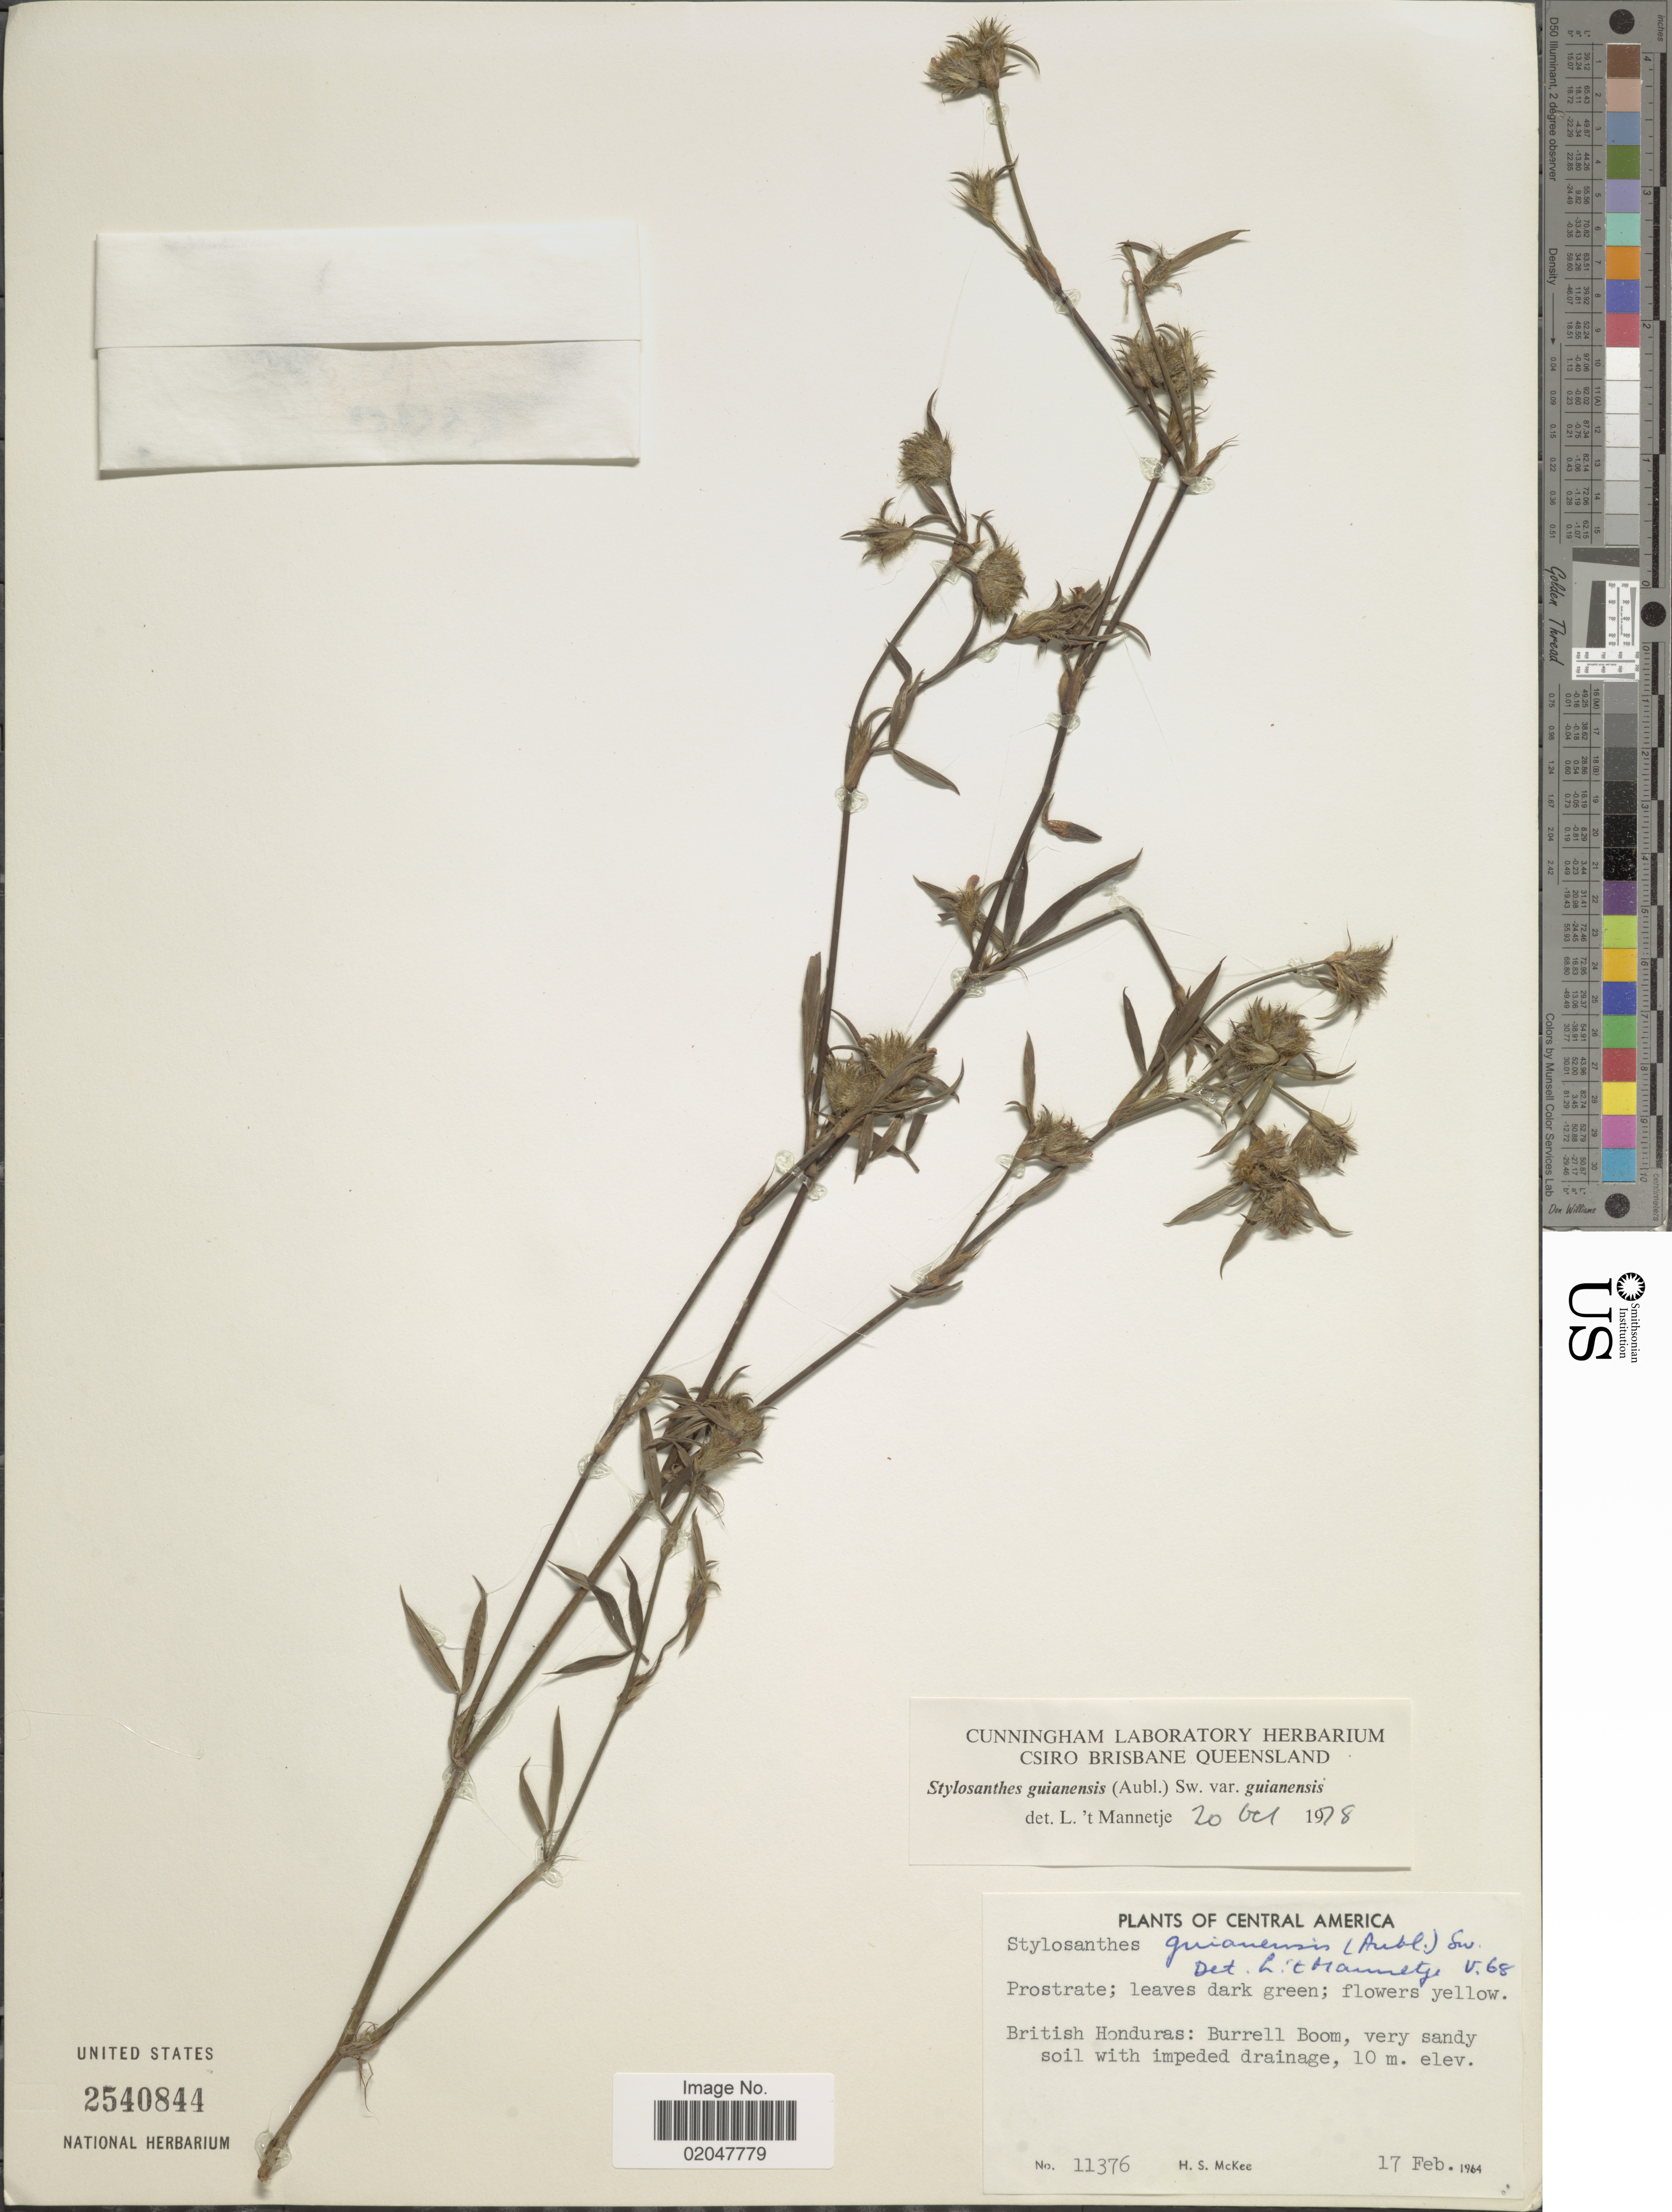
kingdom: Plantae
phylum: Tracheophyta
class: Magnoliopsida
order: Fabales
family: Fabaceae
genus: Stylosanthes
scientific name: Stylosanthes guianensis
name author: (Aubl.) Sw.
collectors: H. S. McKee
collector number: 11376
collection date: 1964-02-17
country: Belize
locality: British Honduras: Burrell Boom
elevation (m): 10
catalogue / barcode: US 2540844